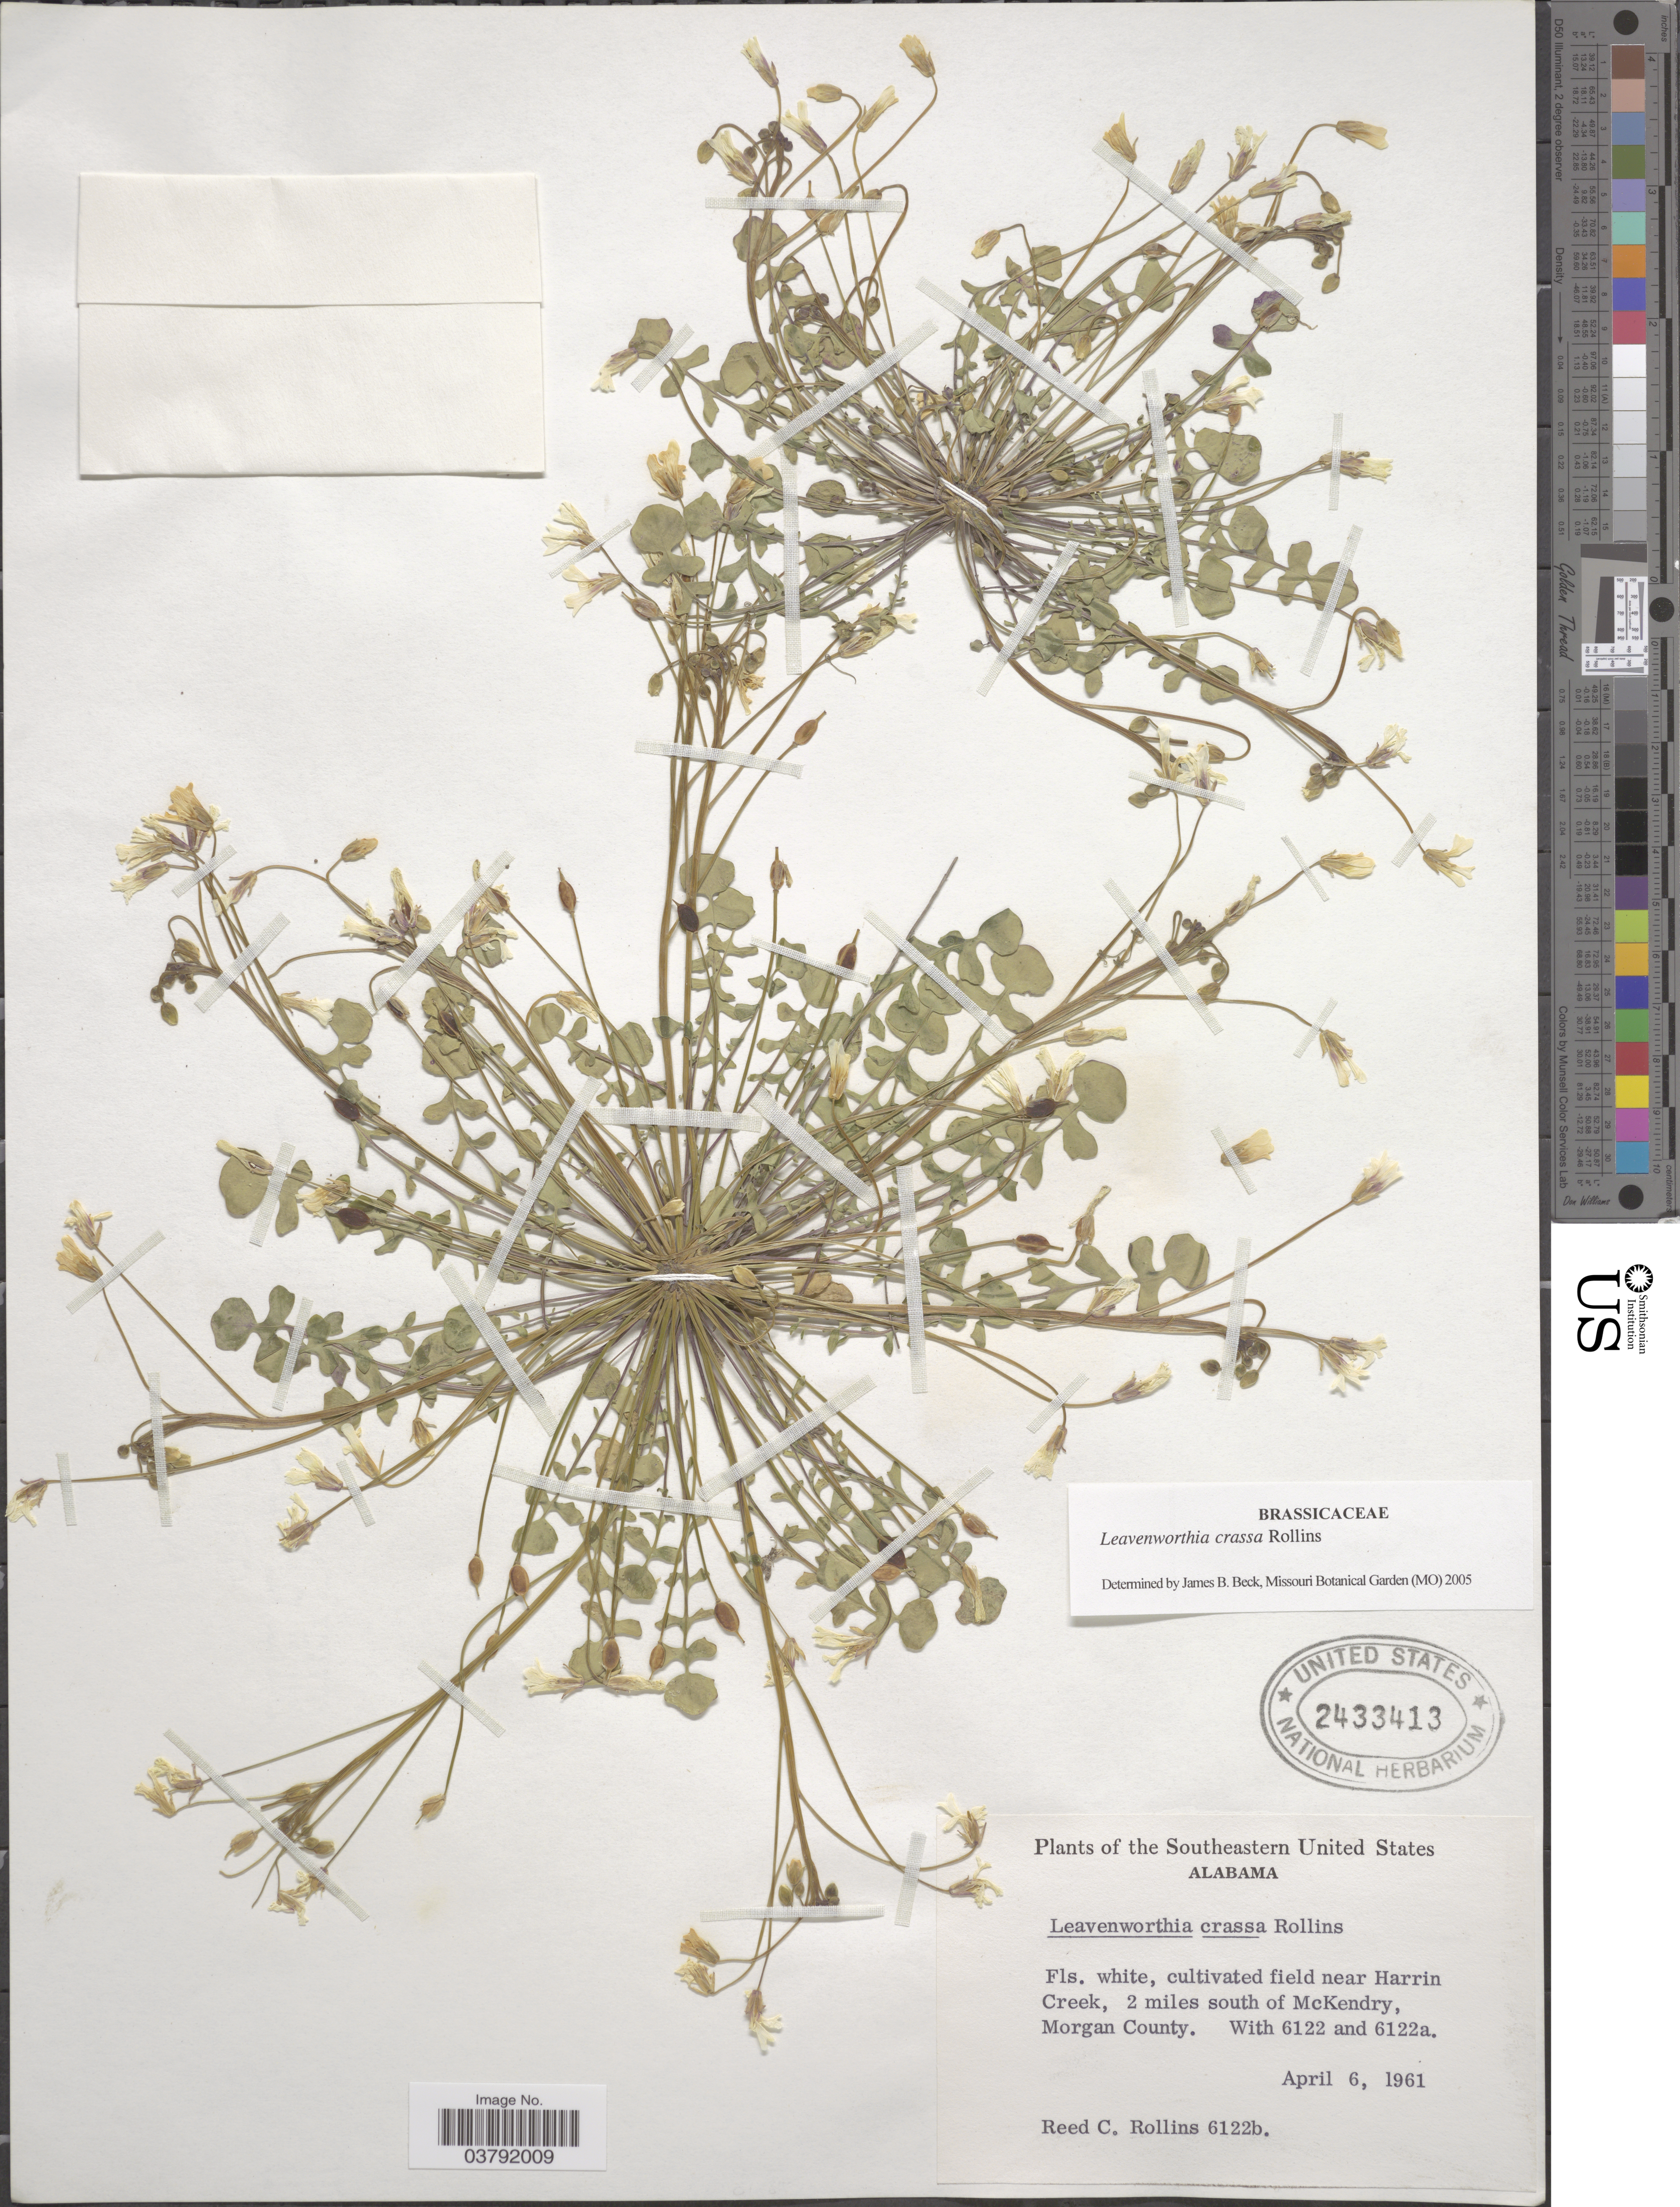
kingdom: Plantae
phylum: Tracheophyta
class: Magnoliopsida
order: Brassicales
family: Brassicaceae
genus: Leavenworthia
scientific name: Leavenworthia crassa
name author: Rollins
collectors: R. C. Rollins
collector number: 6122b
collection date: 1961-04-06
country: United States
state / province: Alabama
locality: Southeastern United States. Cultivated field near Harrin Creek, 2 miles south of McKendry, Morgan County.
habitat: cultivated field near creek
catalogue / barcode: US 2433413